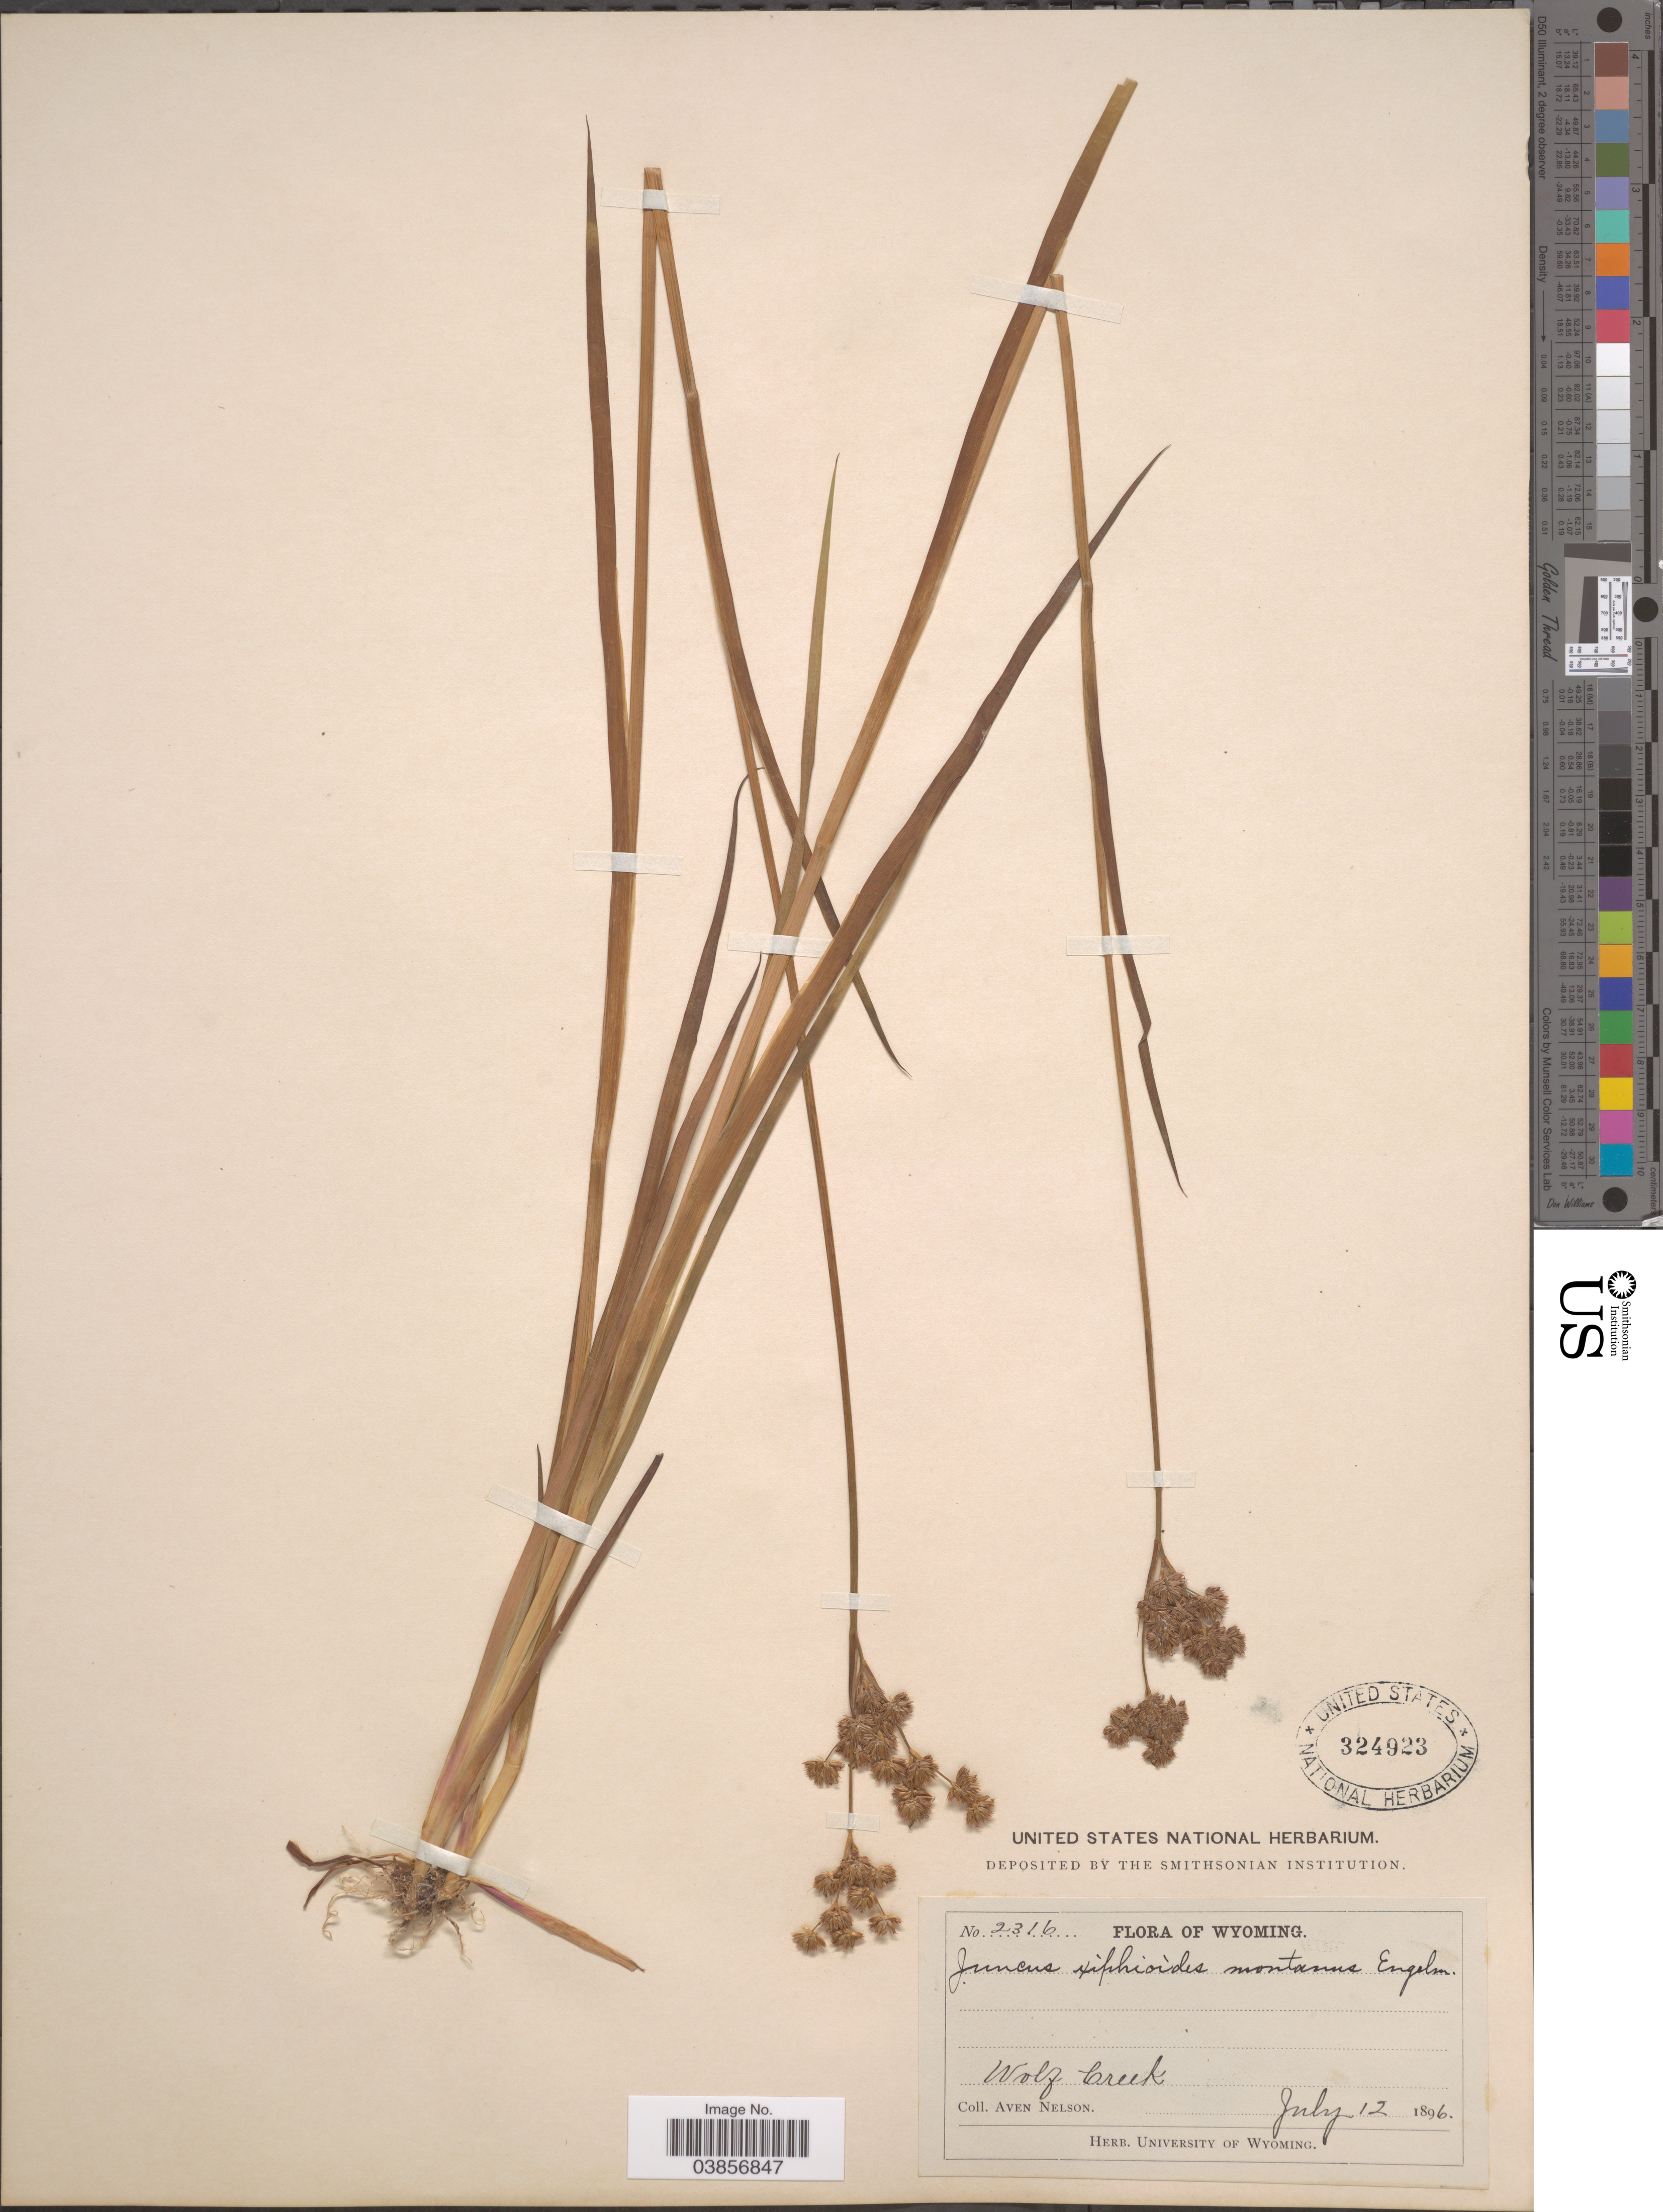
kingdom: Plantae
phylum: Tracheophyta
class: Liliopsida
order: Poales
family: Juncaceae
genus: Juncus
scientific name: Juncus saximontanus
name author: A. Nelson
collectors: A. Nelson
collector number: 2316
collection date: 1896-07-12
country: United States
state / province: Wyoming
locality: Wolf Creek.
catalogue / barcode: US 324923